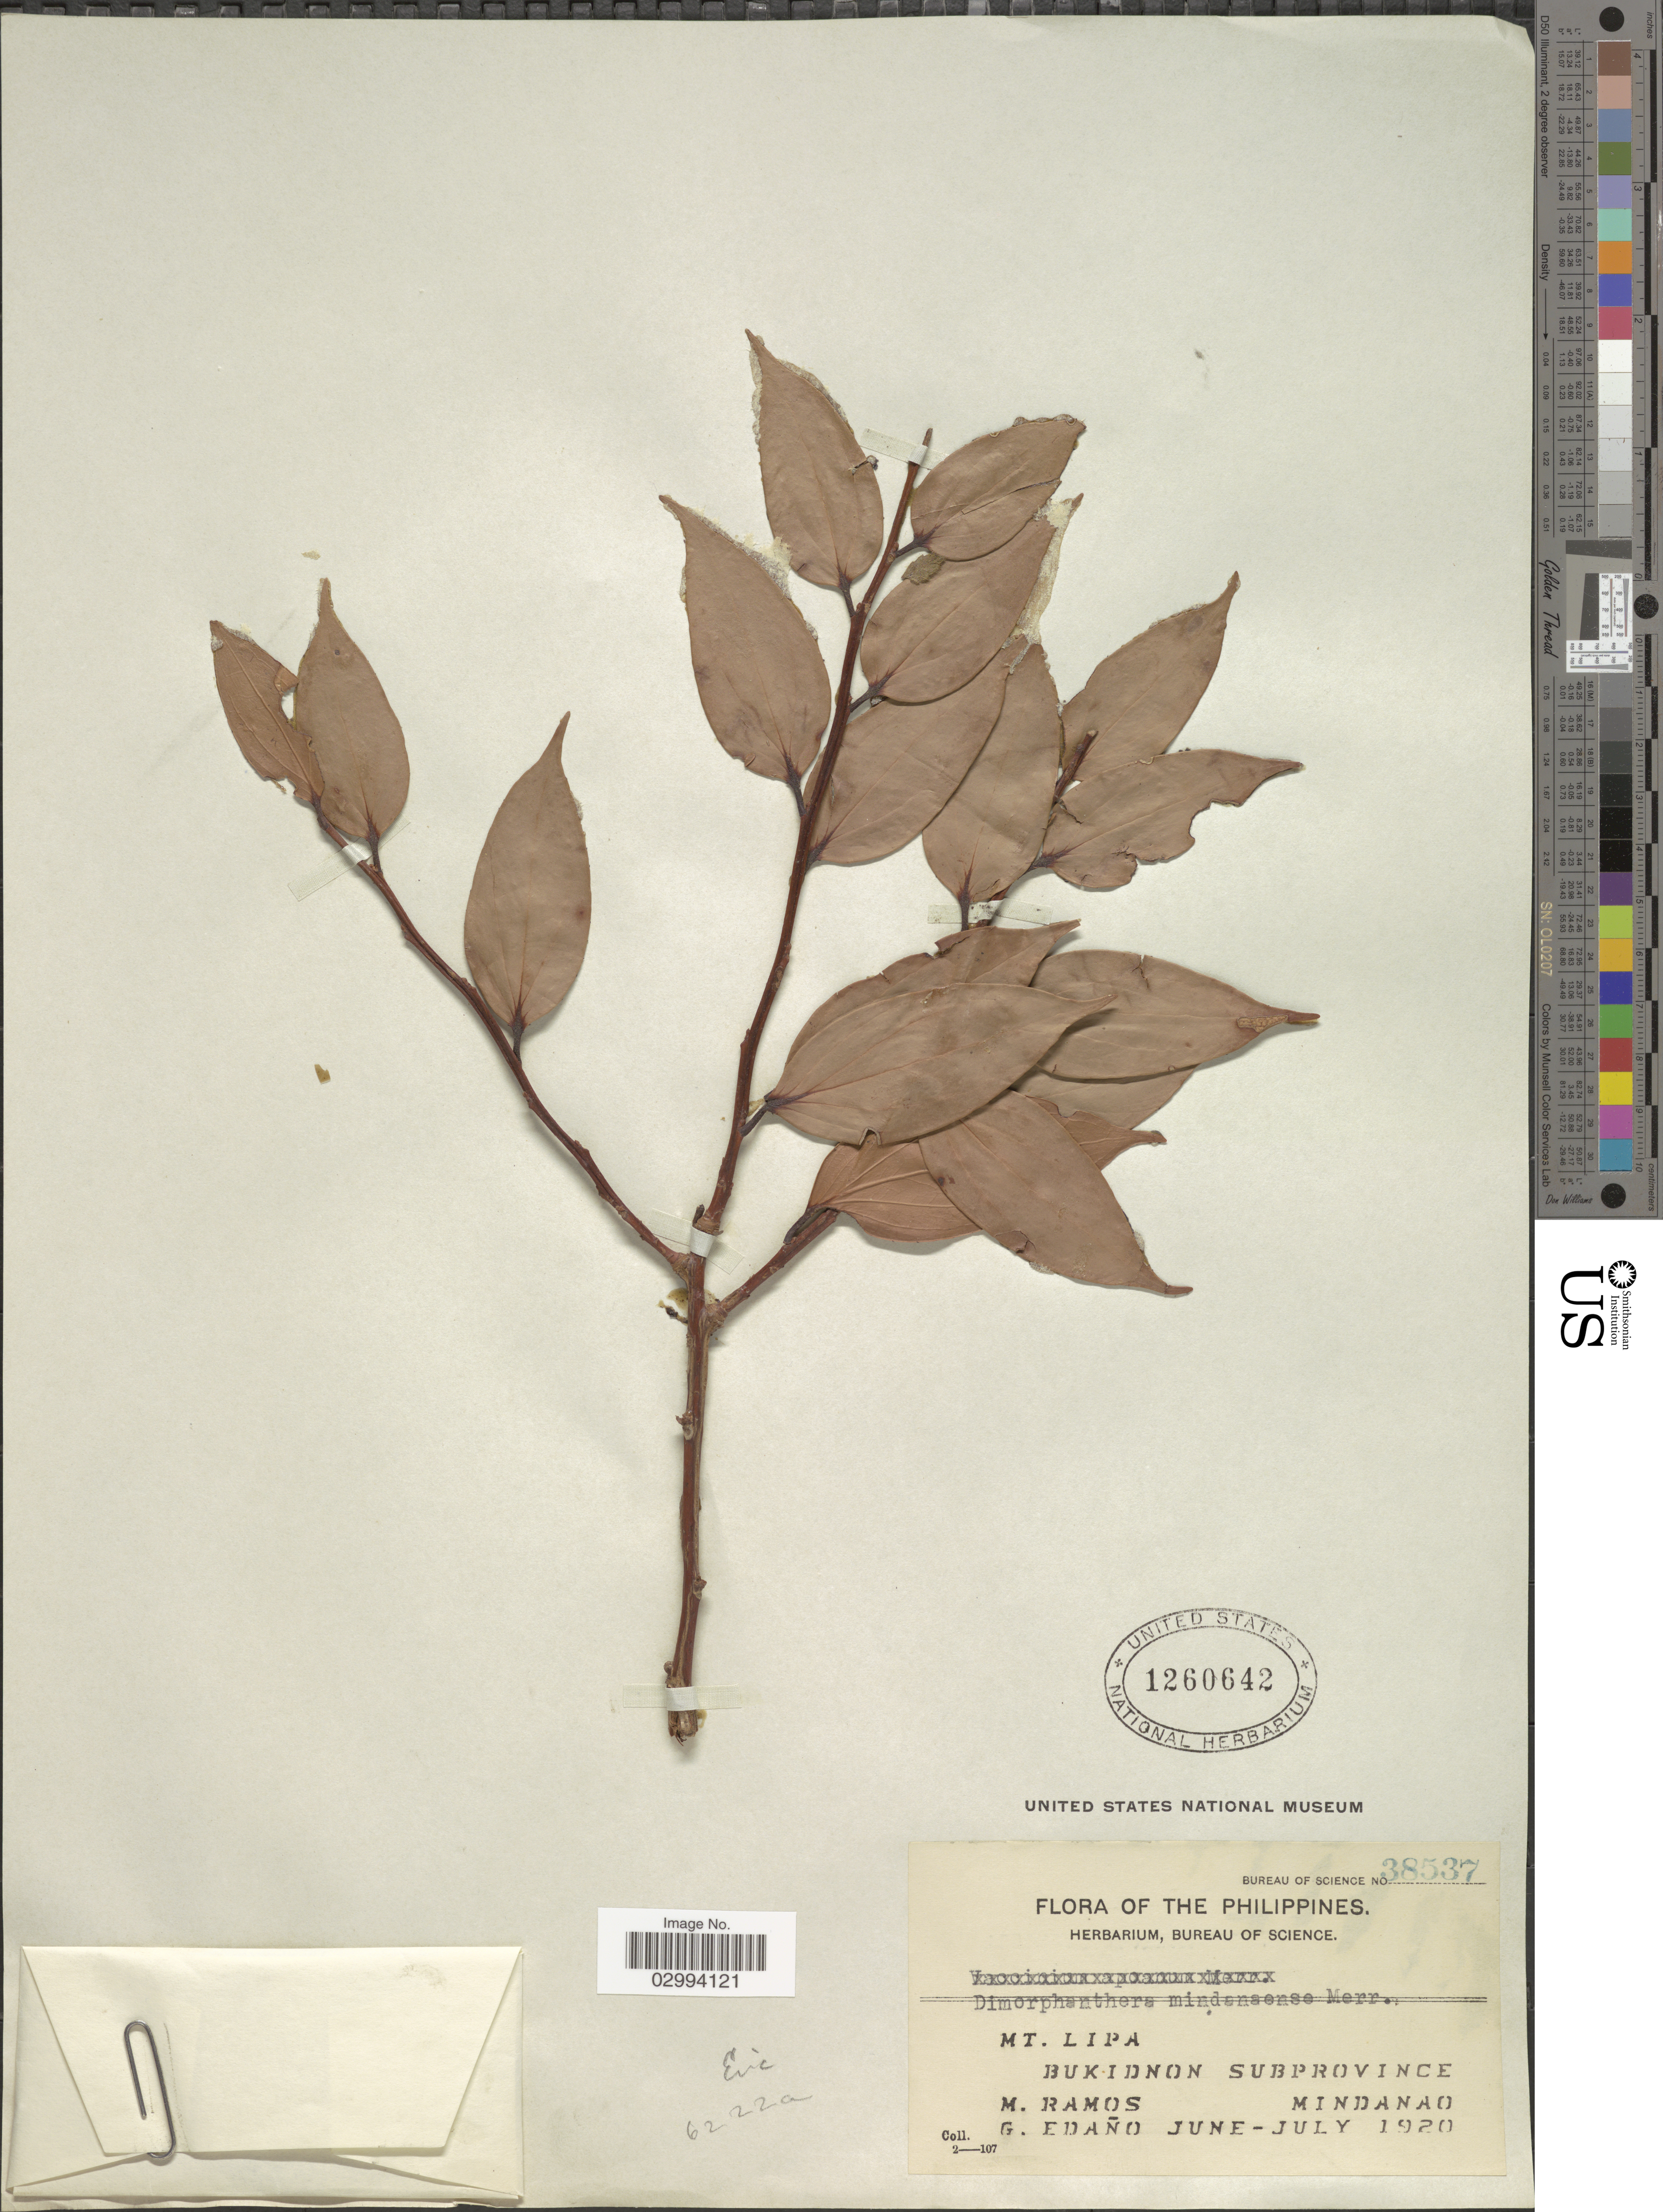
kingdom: Plantae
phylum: Tracheophyta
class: Magnoliopsida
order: Ericales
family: Ericaceae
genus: Dimorphanthera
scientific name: Dimorphanthera mindanaensis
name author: Merr.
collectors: M. Ramos & G. Edaño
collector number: Bureau of Science38537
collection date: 1920-06/1920-07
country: Philippines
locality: Mt. Lipa, Bukidnon Subprovince, Mindanao.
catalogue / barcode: US 1260642